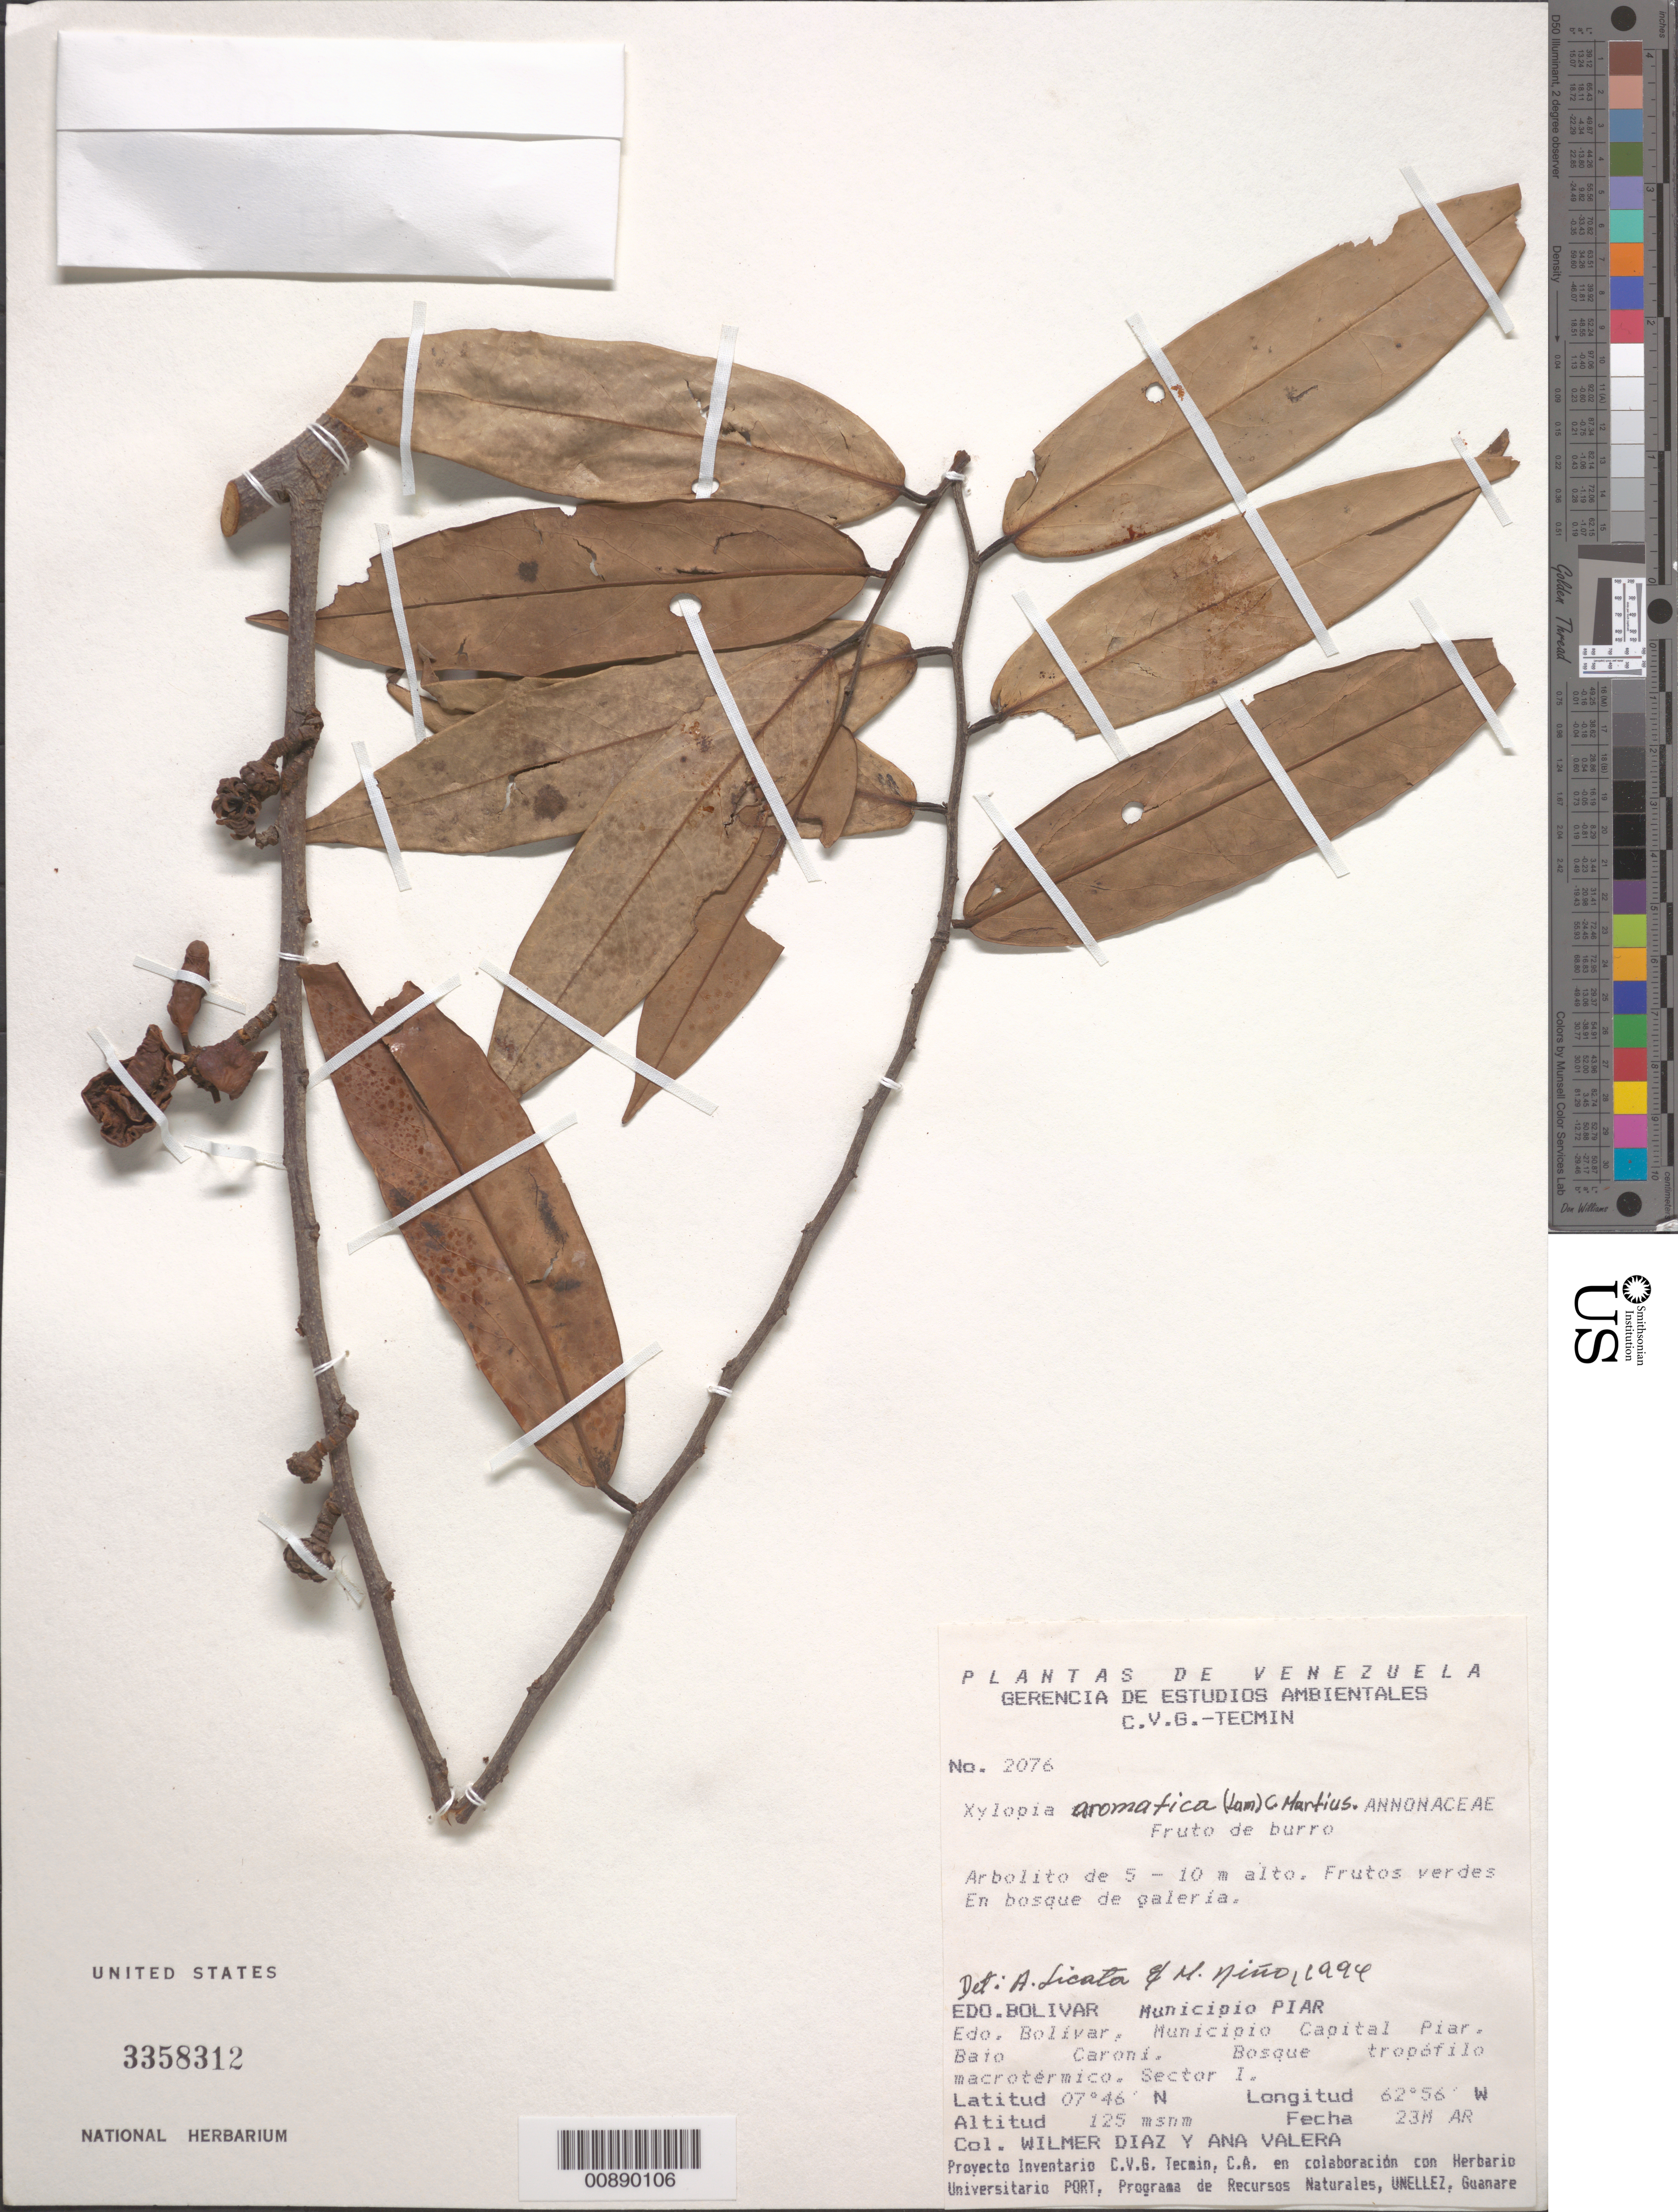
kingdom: Plantae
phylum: Tracheophyta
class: Magnoliopsida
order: Magnoliales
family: Annonaceae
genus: Xylopia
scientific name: Xylopia aromatica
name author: (Lam.) Mart.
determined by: Licata, A.; Niño, S. M.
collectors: W. Díaz P. & A. Valera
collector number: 2076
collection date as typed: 23-Mar-94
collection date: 1994-03-23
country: Venezuela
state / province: Bolívar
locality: Mun. Piar, Mun. Capital Piar, Bajo Caroní, Sector I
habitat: Bosque tropófilo macrotérmico; en bosque de galería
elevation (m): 125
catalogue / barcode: US 3358312